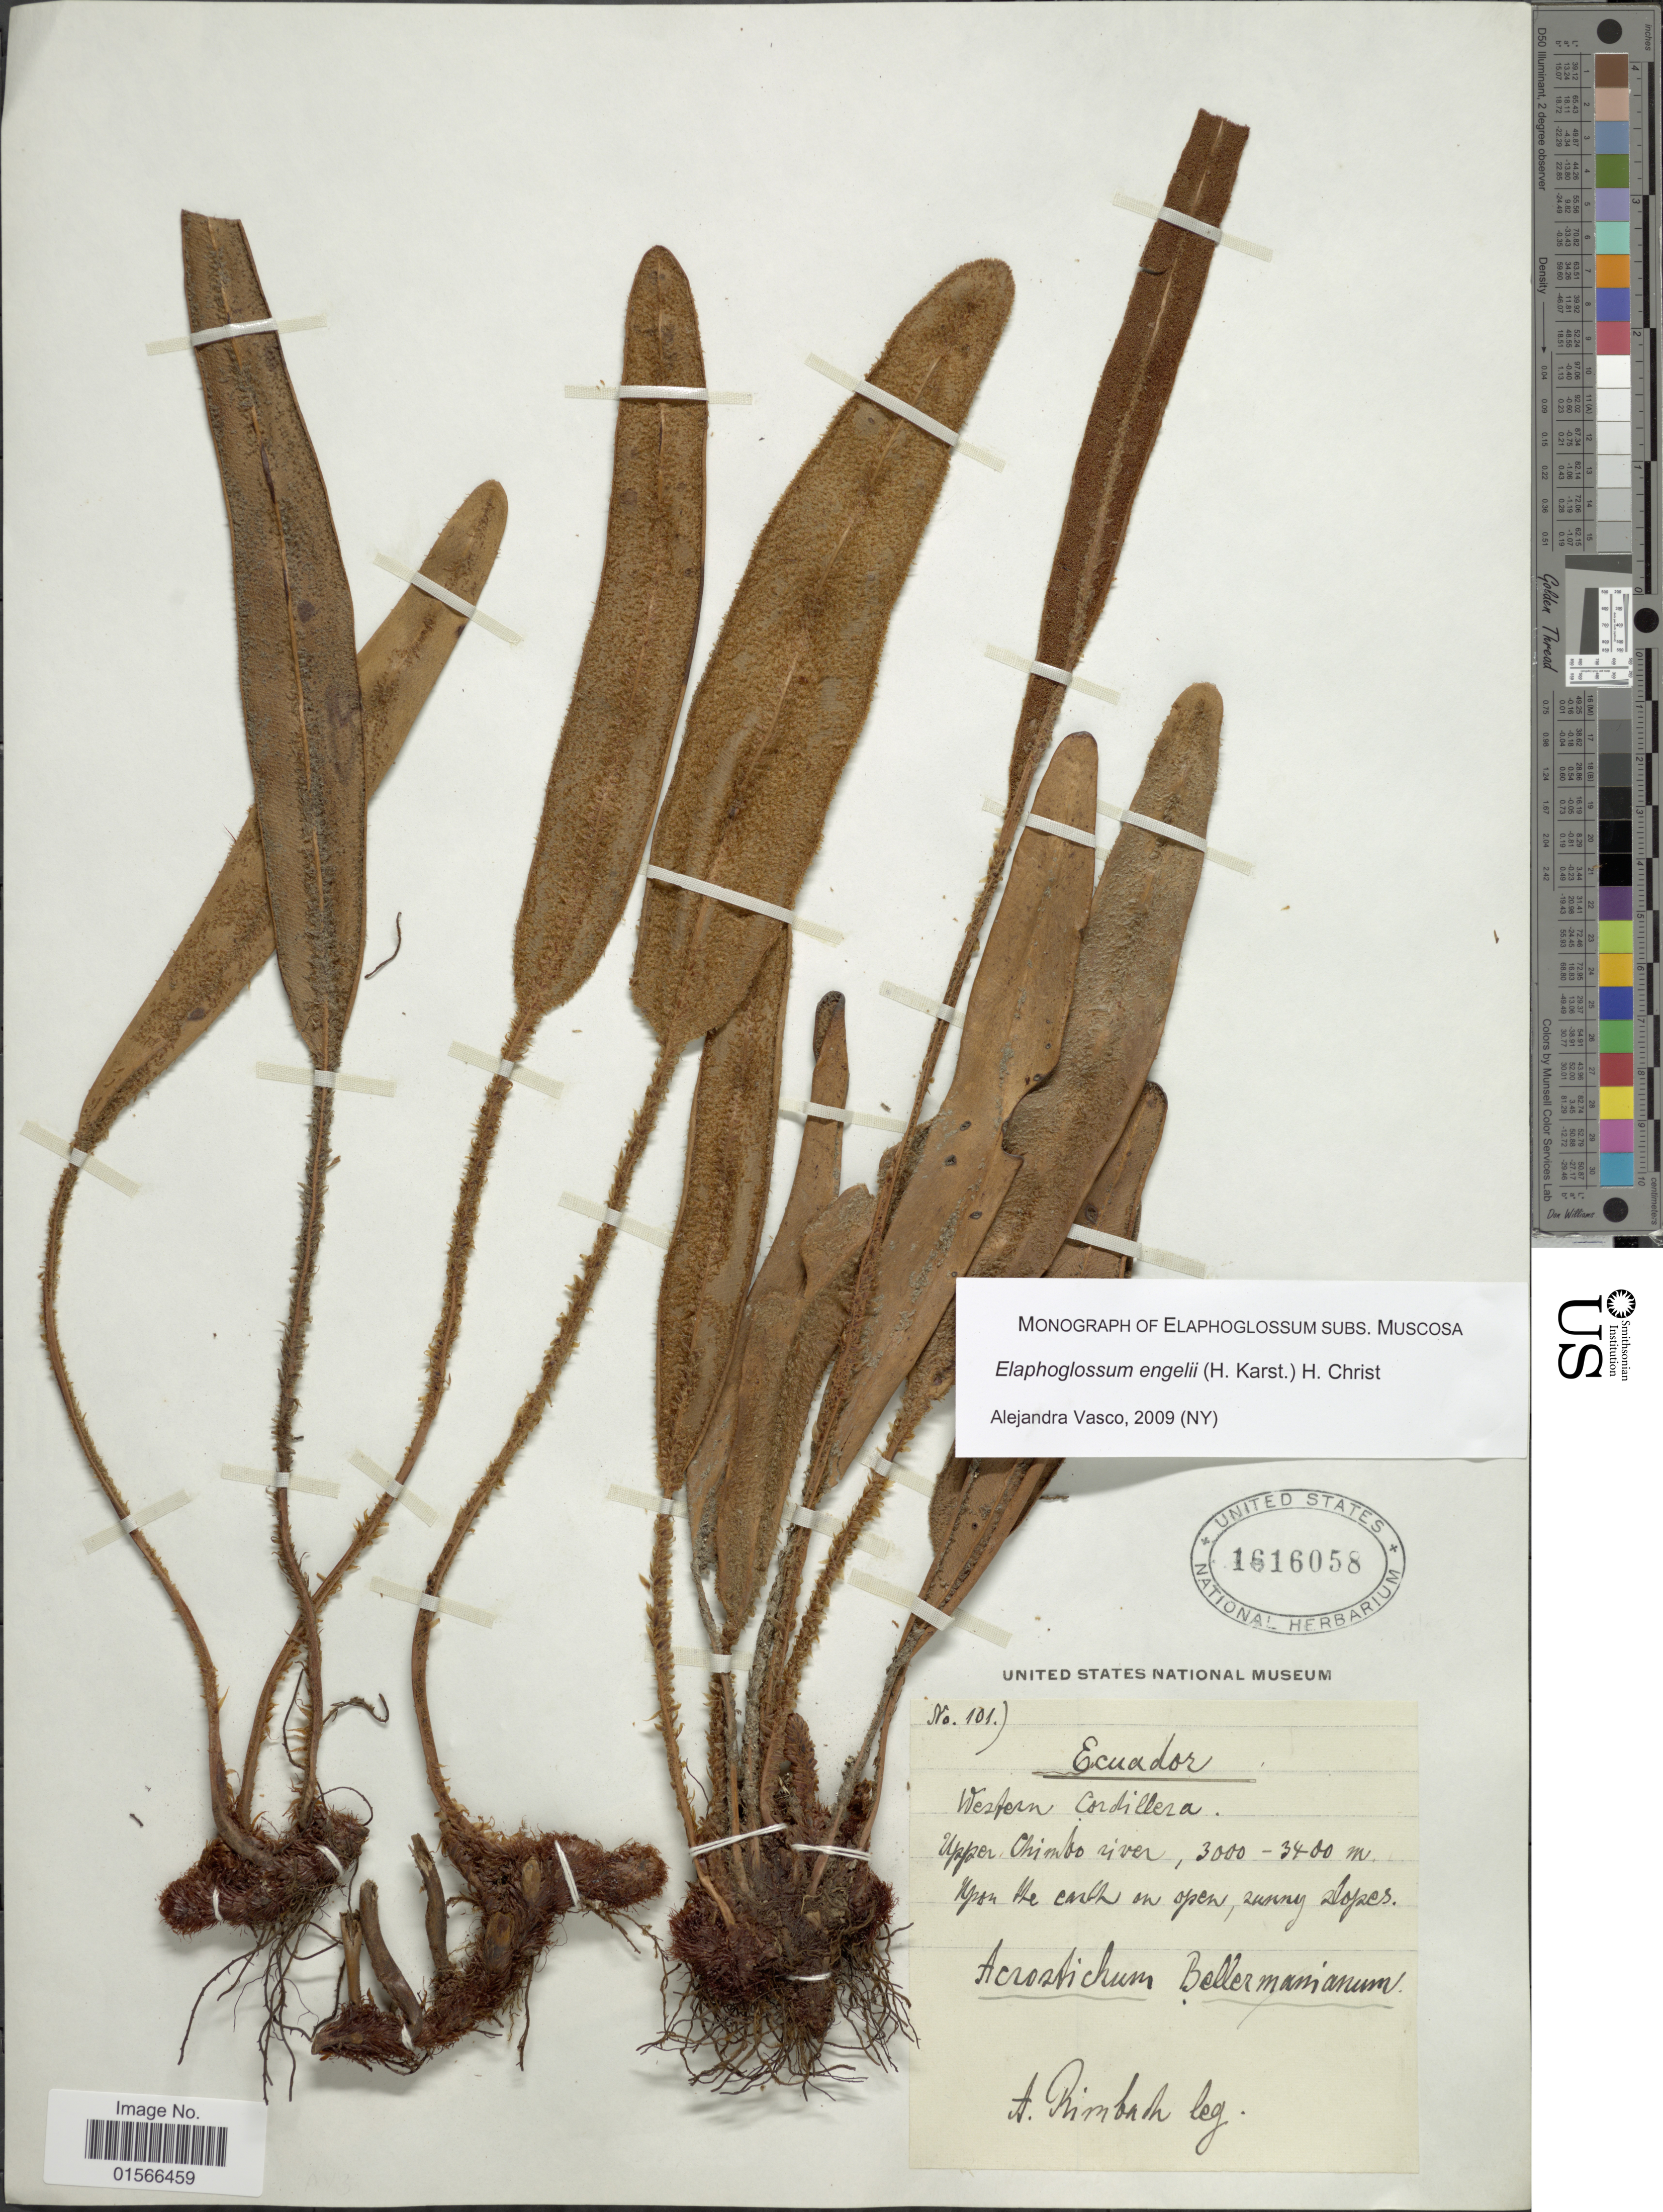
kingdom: Plantae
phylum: Tracheophyta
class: Polypodiopsida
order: Polypodiales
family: Dryopteridaceae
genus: Elaphoglossum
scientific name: Elaphoglossum engelii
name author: (H. Karst.) Christ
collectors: A. Rimbach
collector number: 101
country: Ecuador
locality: Western Cordillera, Upper Chimbo river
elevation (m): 3000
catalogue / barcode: US 1616058